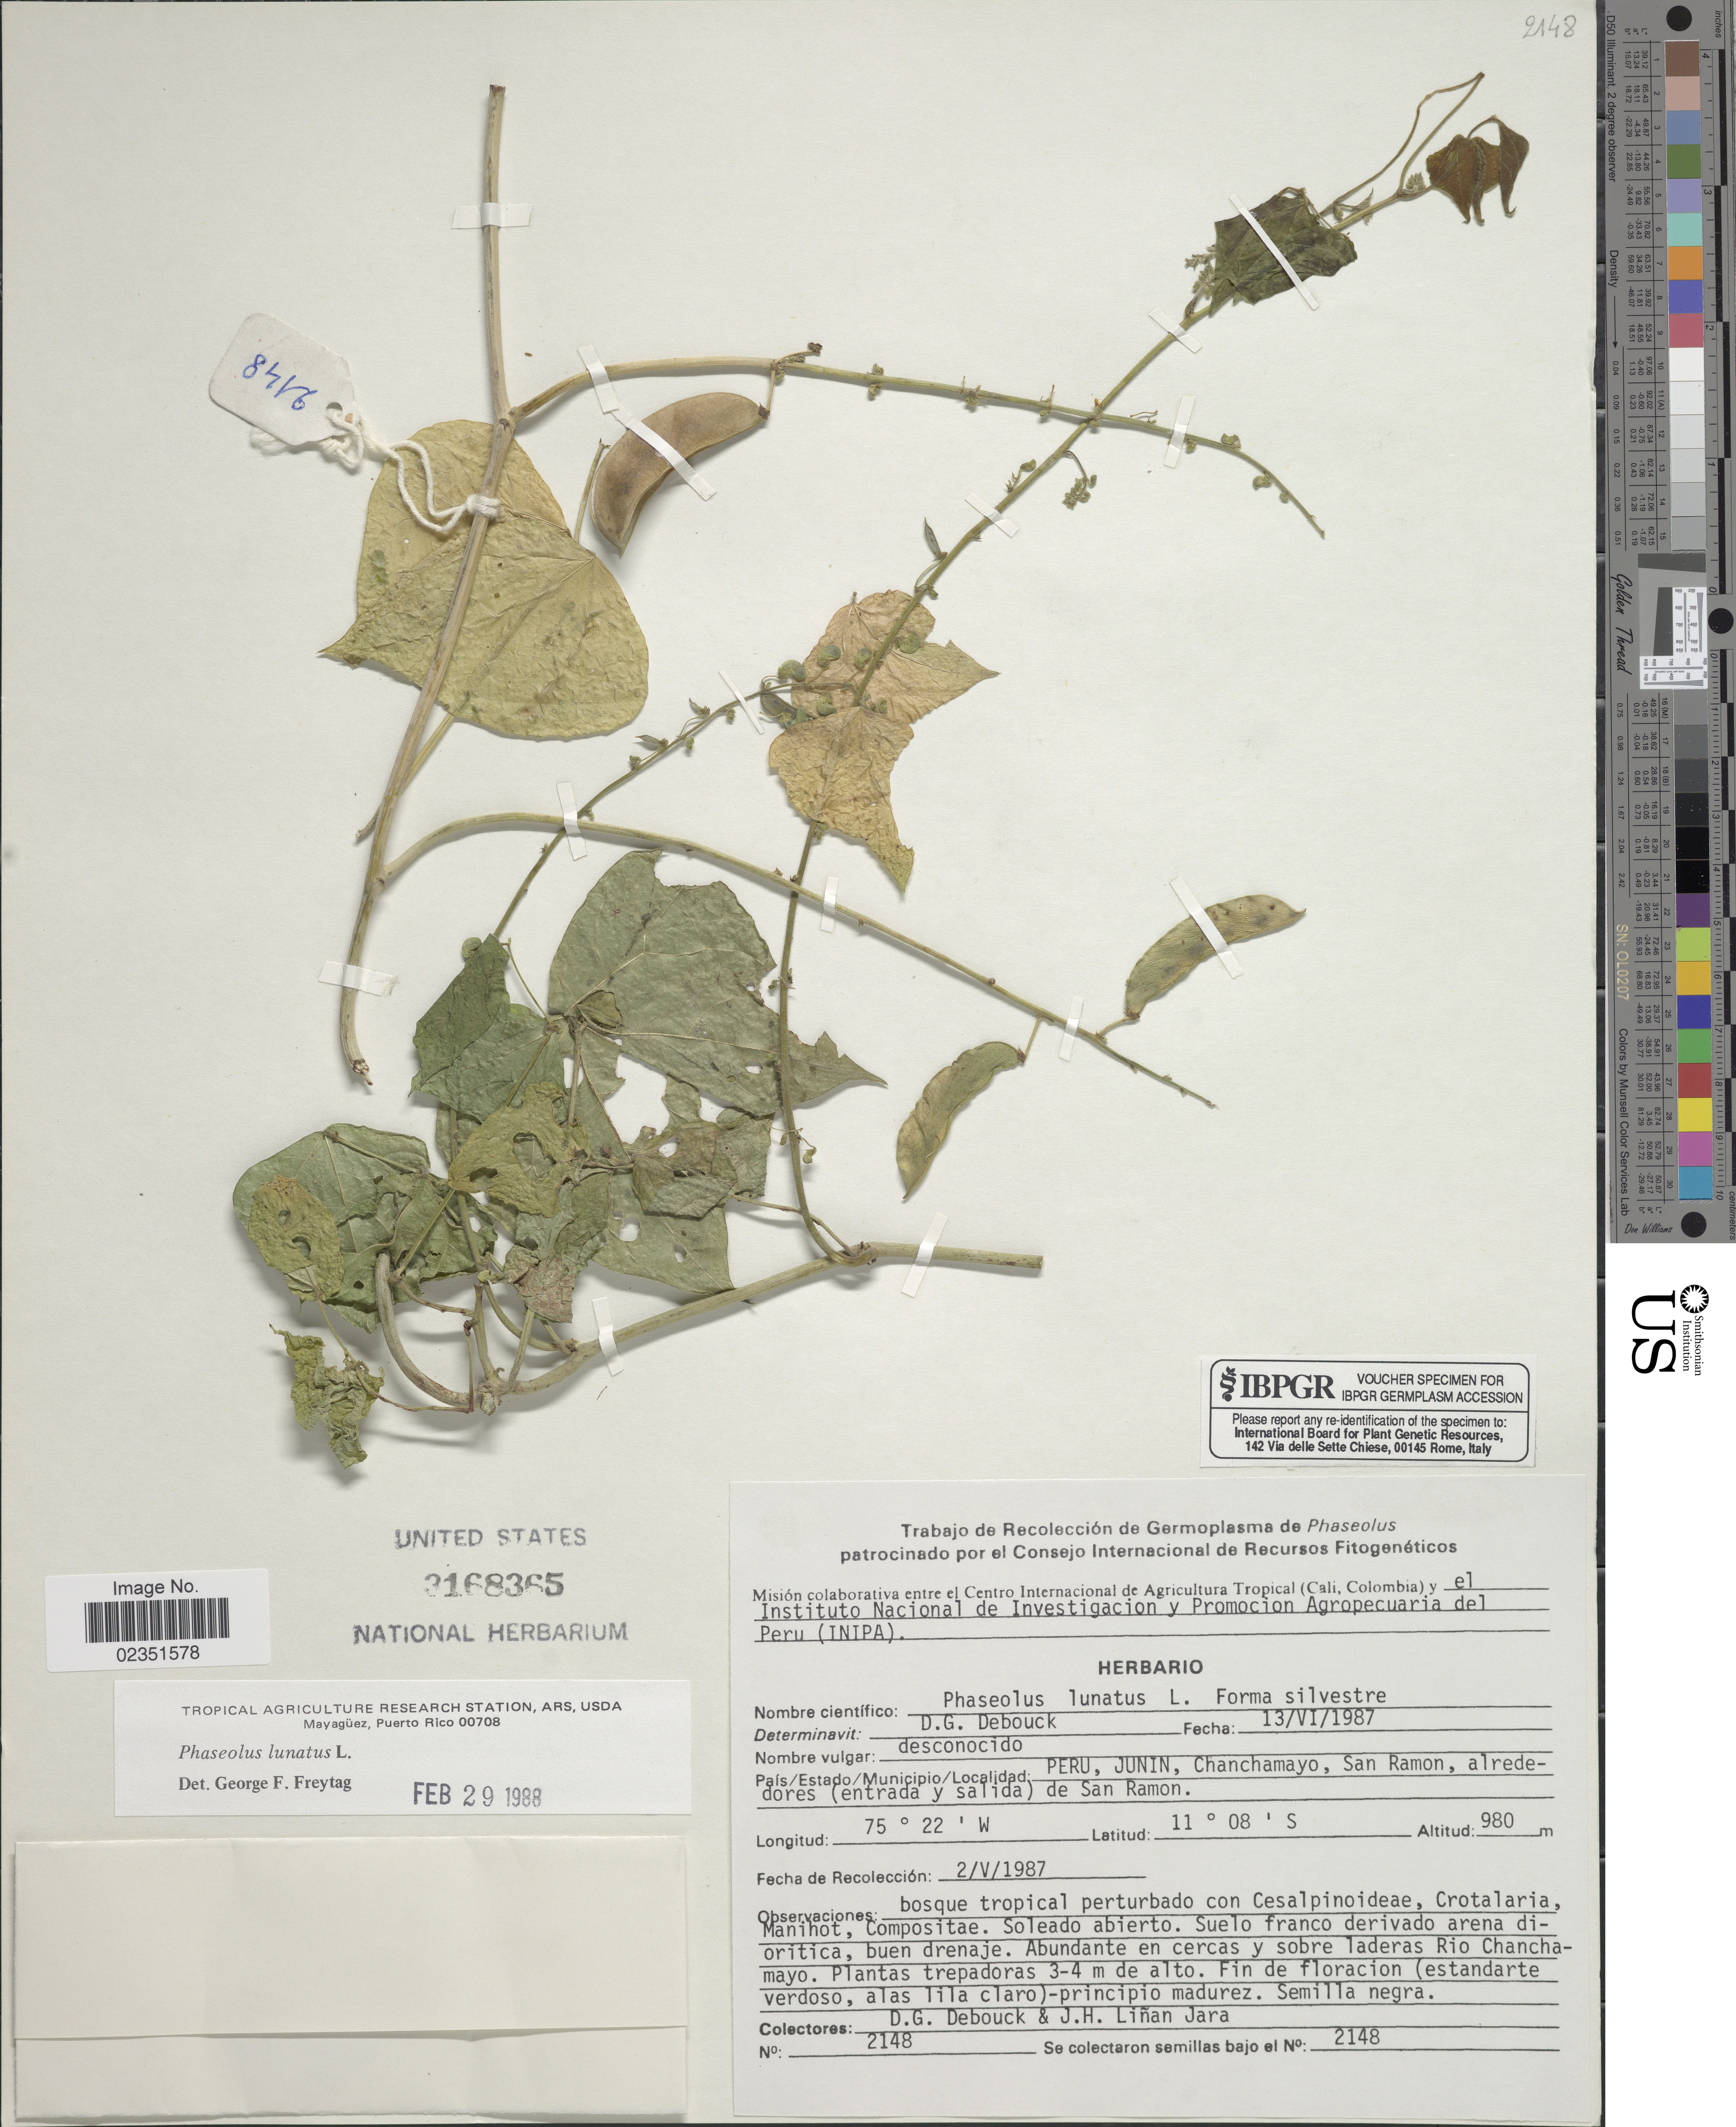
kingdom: Plantae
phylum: Tracheophyta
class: Magnoliopsida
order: Fabales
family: Fabaceae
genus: Phaseolus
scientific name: Phaseolus lunatus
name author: L.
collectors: D. Debouck & J. Liñan Jara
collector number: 2148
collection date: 1987-05-02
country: Peru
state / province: Junín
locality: Chanchamayo, San Ramon, alrededores (entrada y salida) de San Ramon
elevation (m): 980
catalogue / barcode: US 3168365